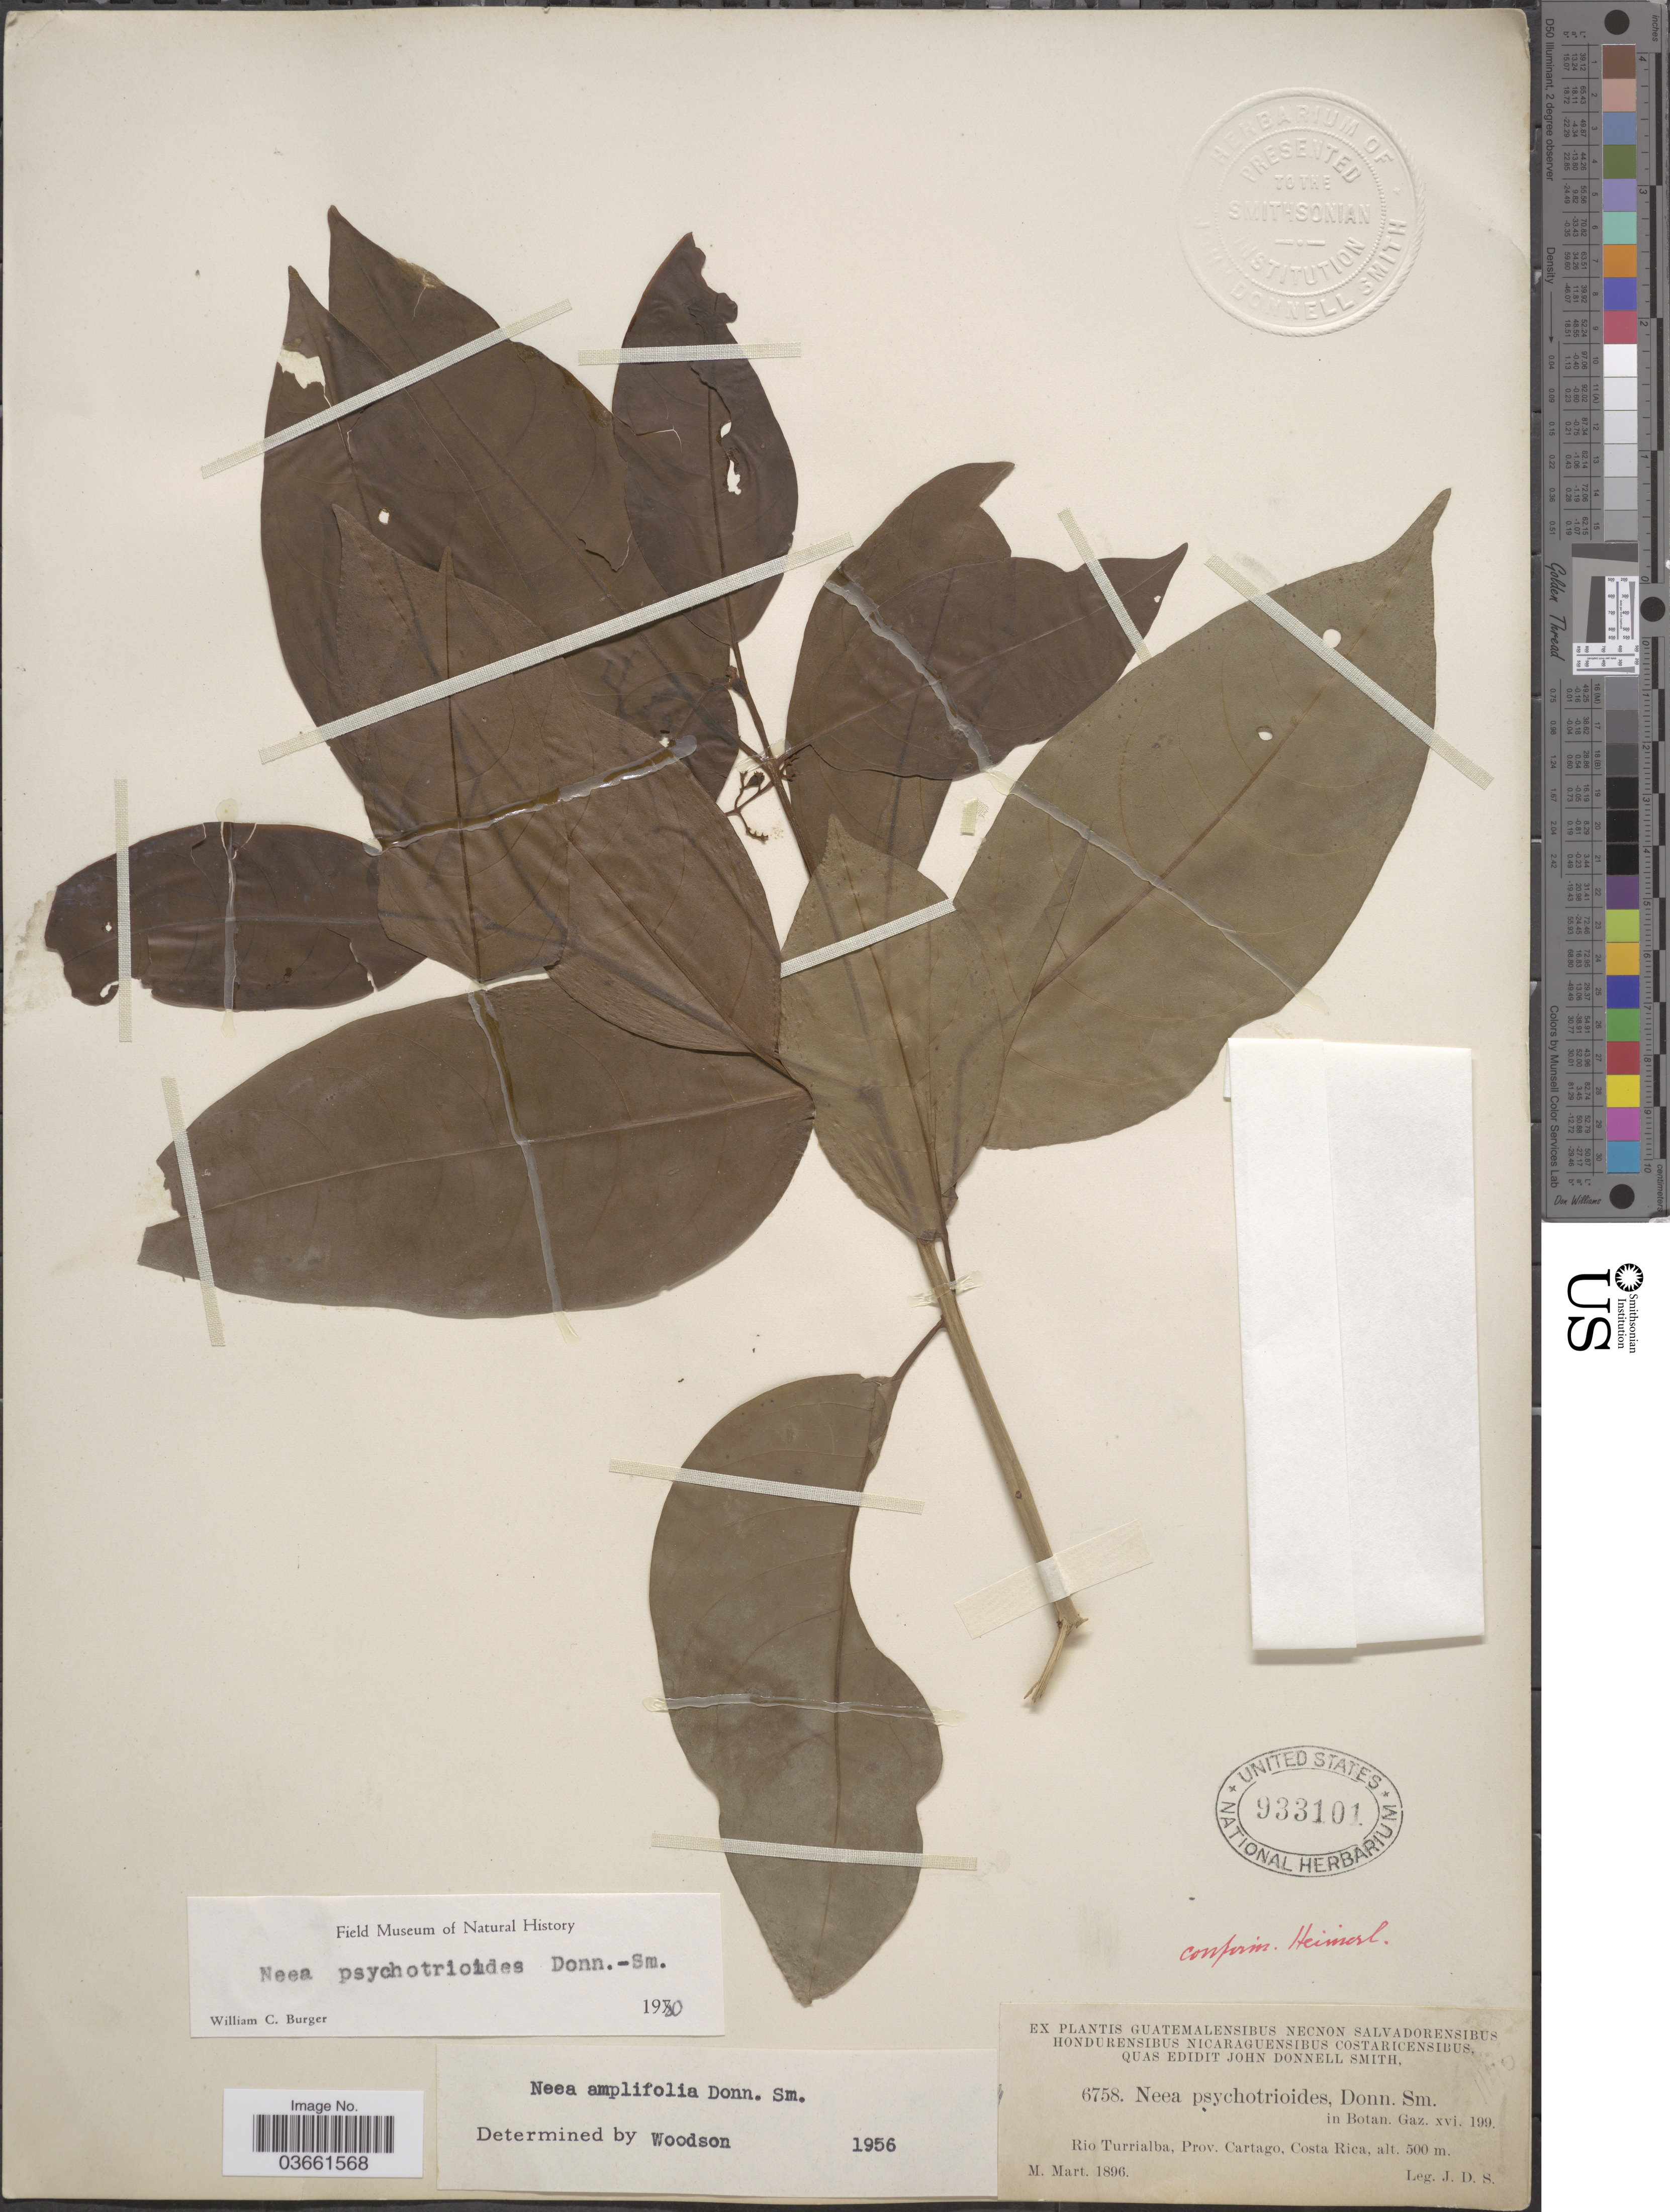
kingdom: Plantae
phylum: Tracheophyta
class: Magnoliopsida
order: Caryophyllales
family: Nyctaginaceae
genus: Neea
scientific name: Neea psychotrioides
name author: Donn. Sm.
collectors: J. Donnell Smith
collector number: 6758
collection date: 1896-03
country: Costa Rica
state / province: Cartago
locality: Rio Turrialba.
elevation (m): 500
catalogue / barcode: US 933101